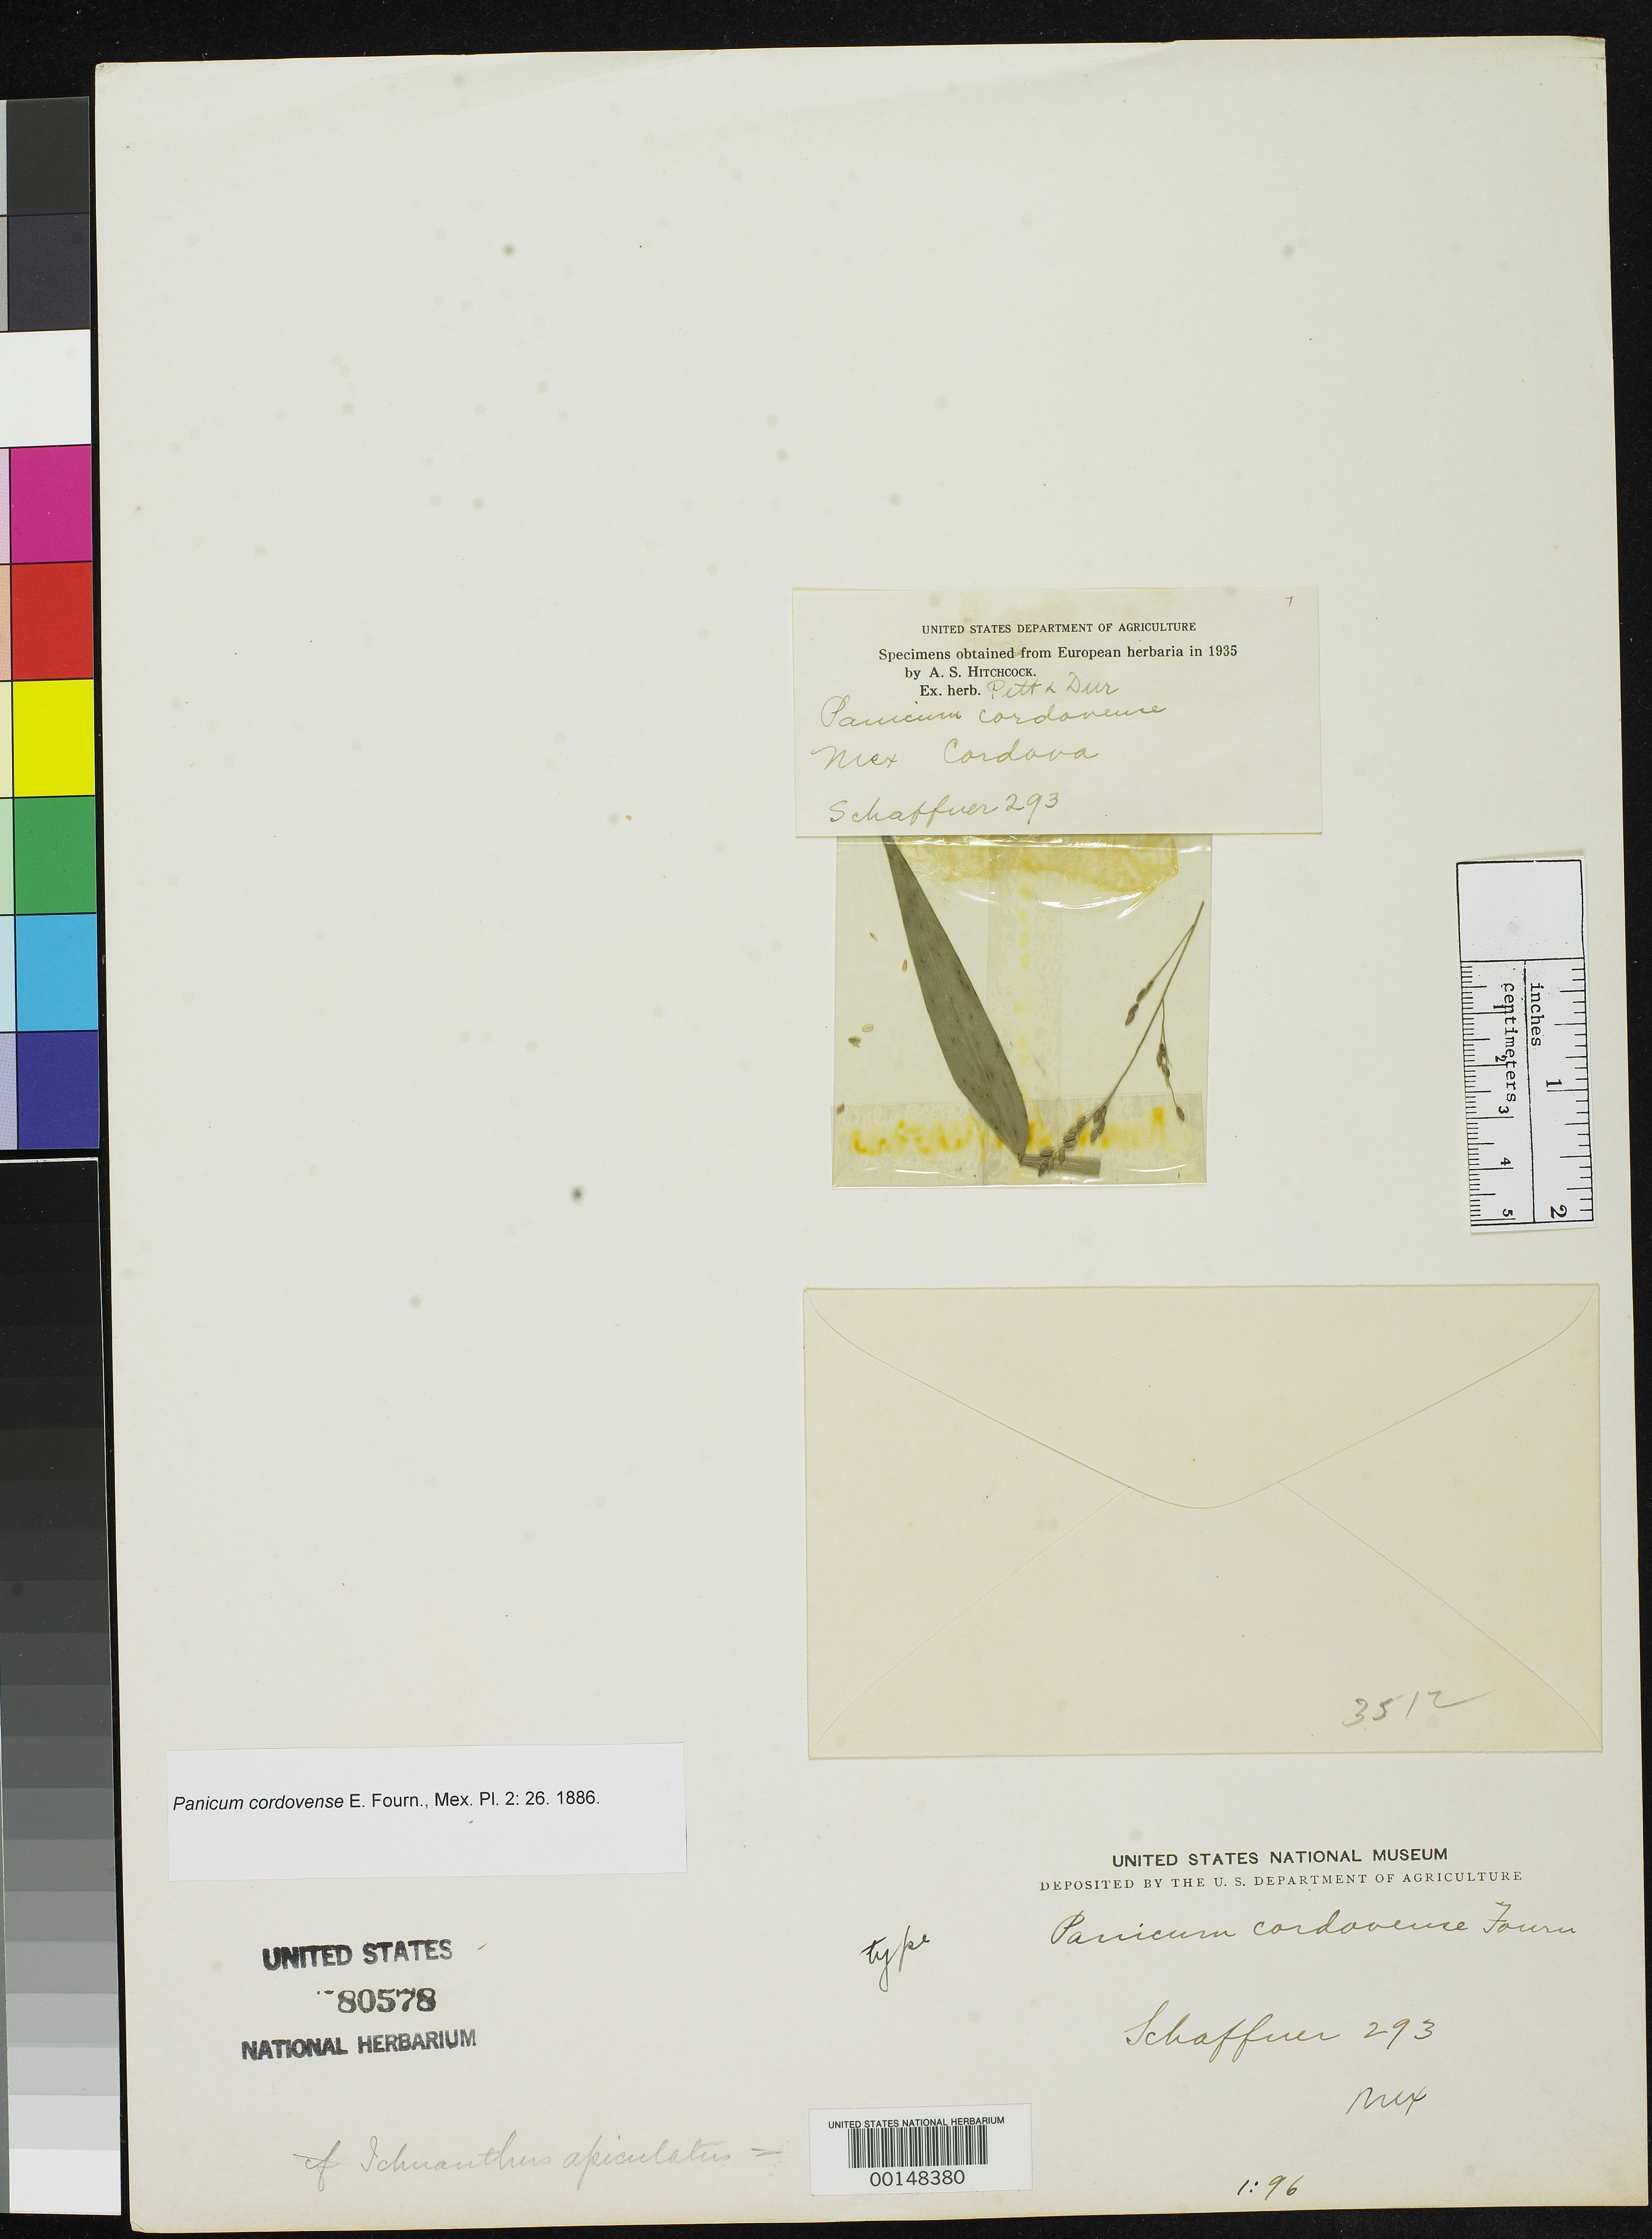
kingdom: Plantae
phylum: Tracheophyta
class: Liliopsida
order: Poales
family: Poaceae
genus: Panicum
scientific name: Panicum cordovense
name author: E. Fourn.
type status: Type Fragment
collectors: J. G. Schaffner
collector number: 293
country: Mexico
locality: Cordova.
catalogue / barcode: US 80578